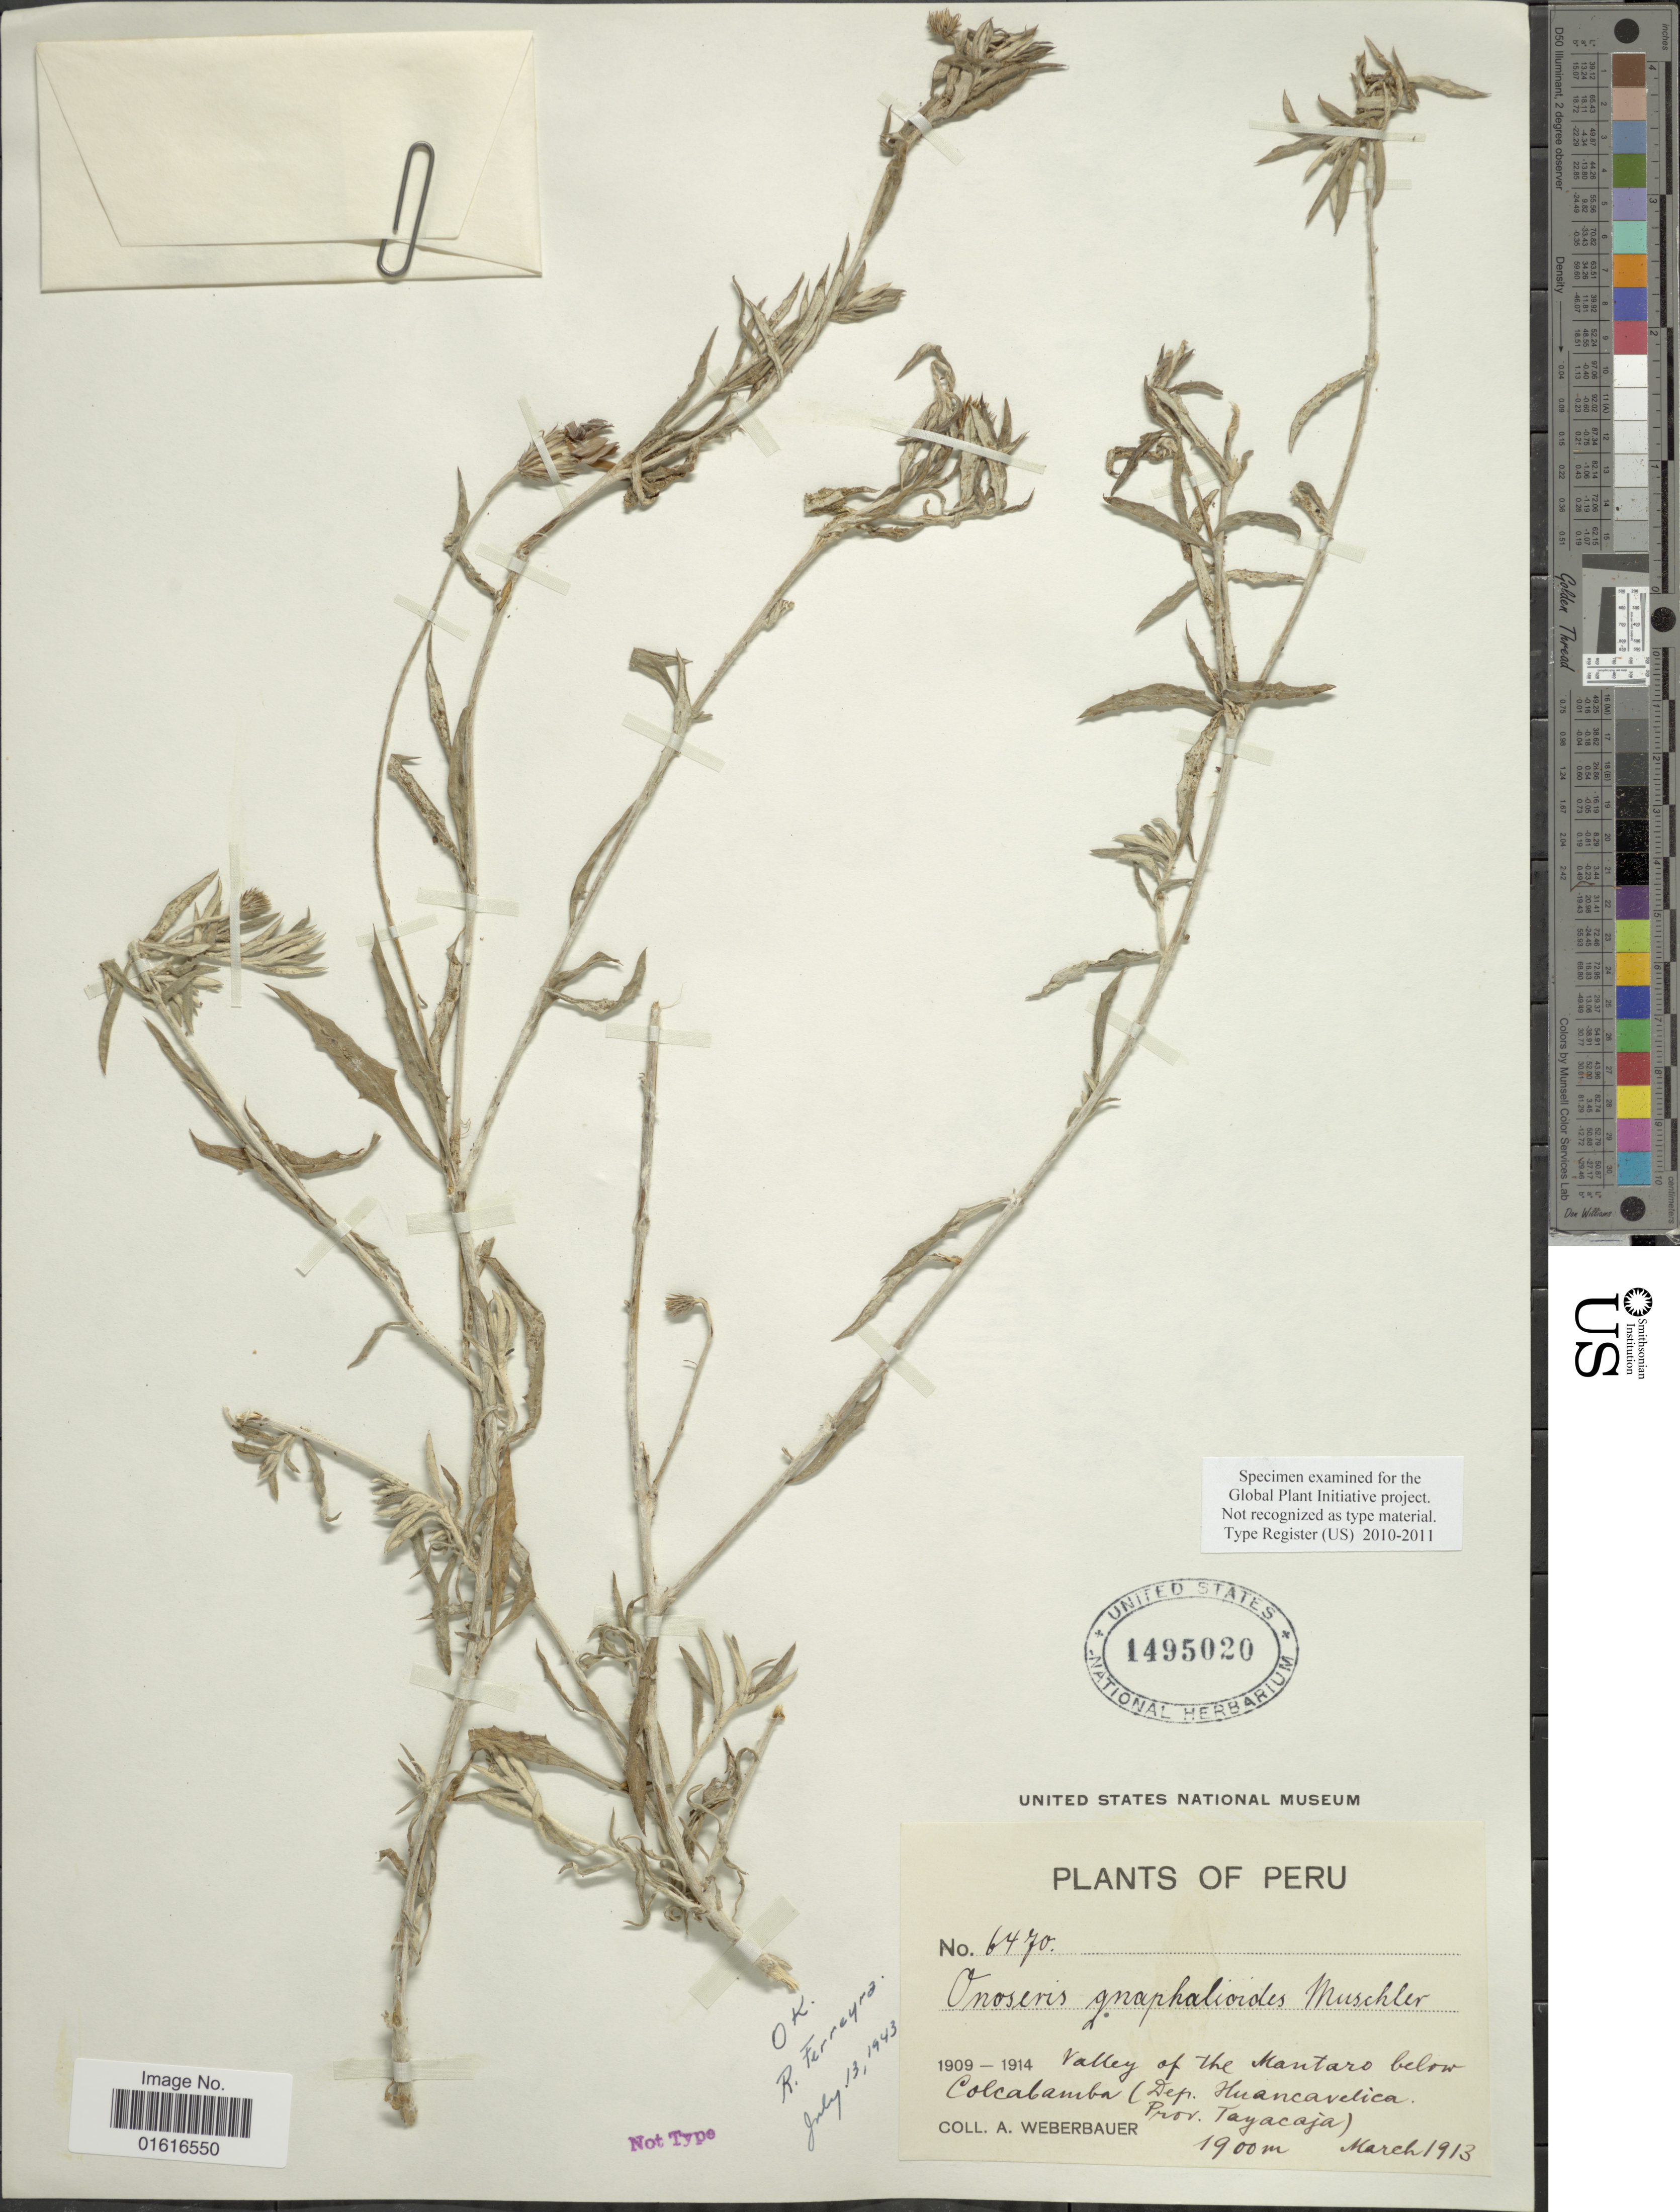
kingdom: Plantae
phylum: Tracheophyta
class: Magnoliopsida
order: Asterales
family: Asteraceae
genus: Onoseris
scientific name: Onoseris gnaphalioides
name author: Muschl.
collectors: A. Weberbauer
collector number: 6470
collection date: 1913-03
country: Peru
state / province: Huancavelica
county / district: Tayacaja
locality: Valley of the Mantaro below Colcabamba (Prov. Tayacaja)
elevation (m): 1900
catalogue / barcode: US 1495020